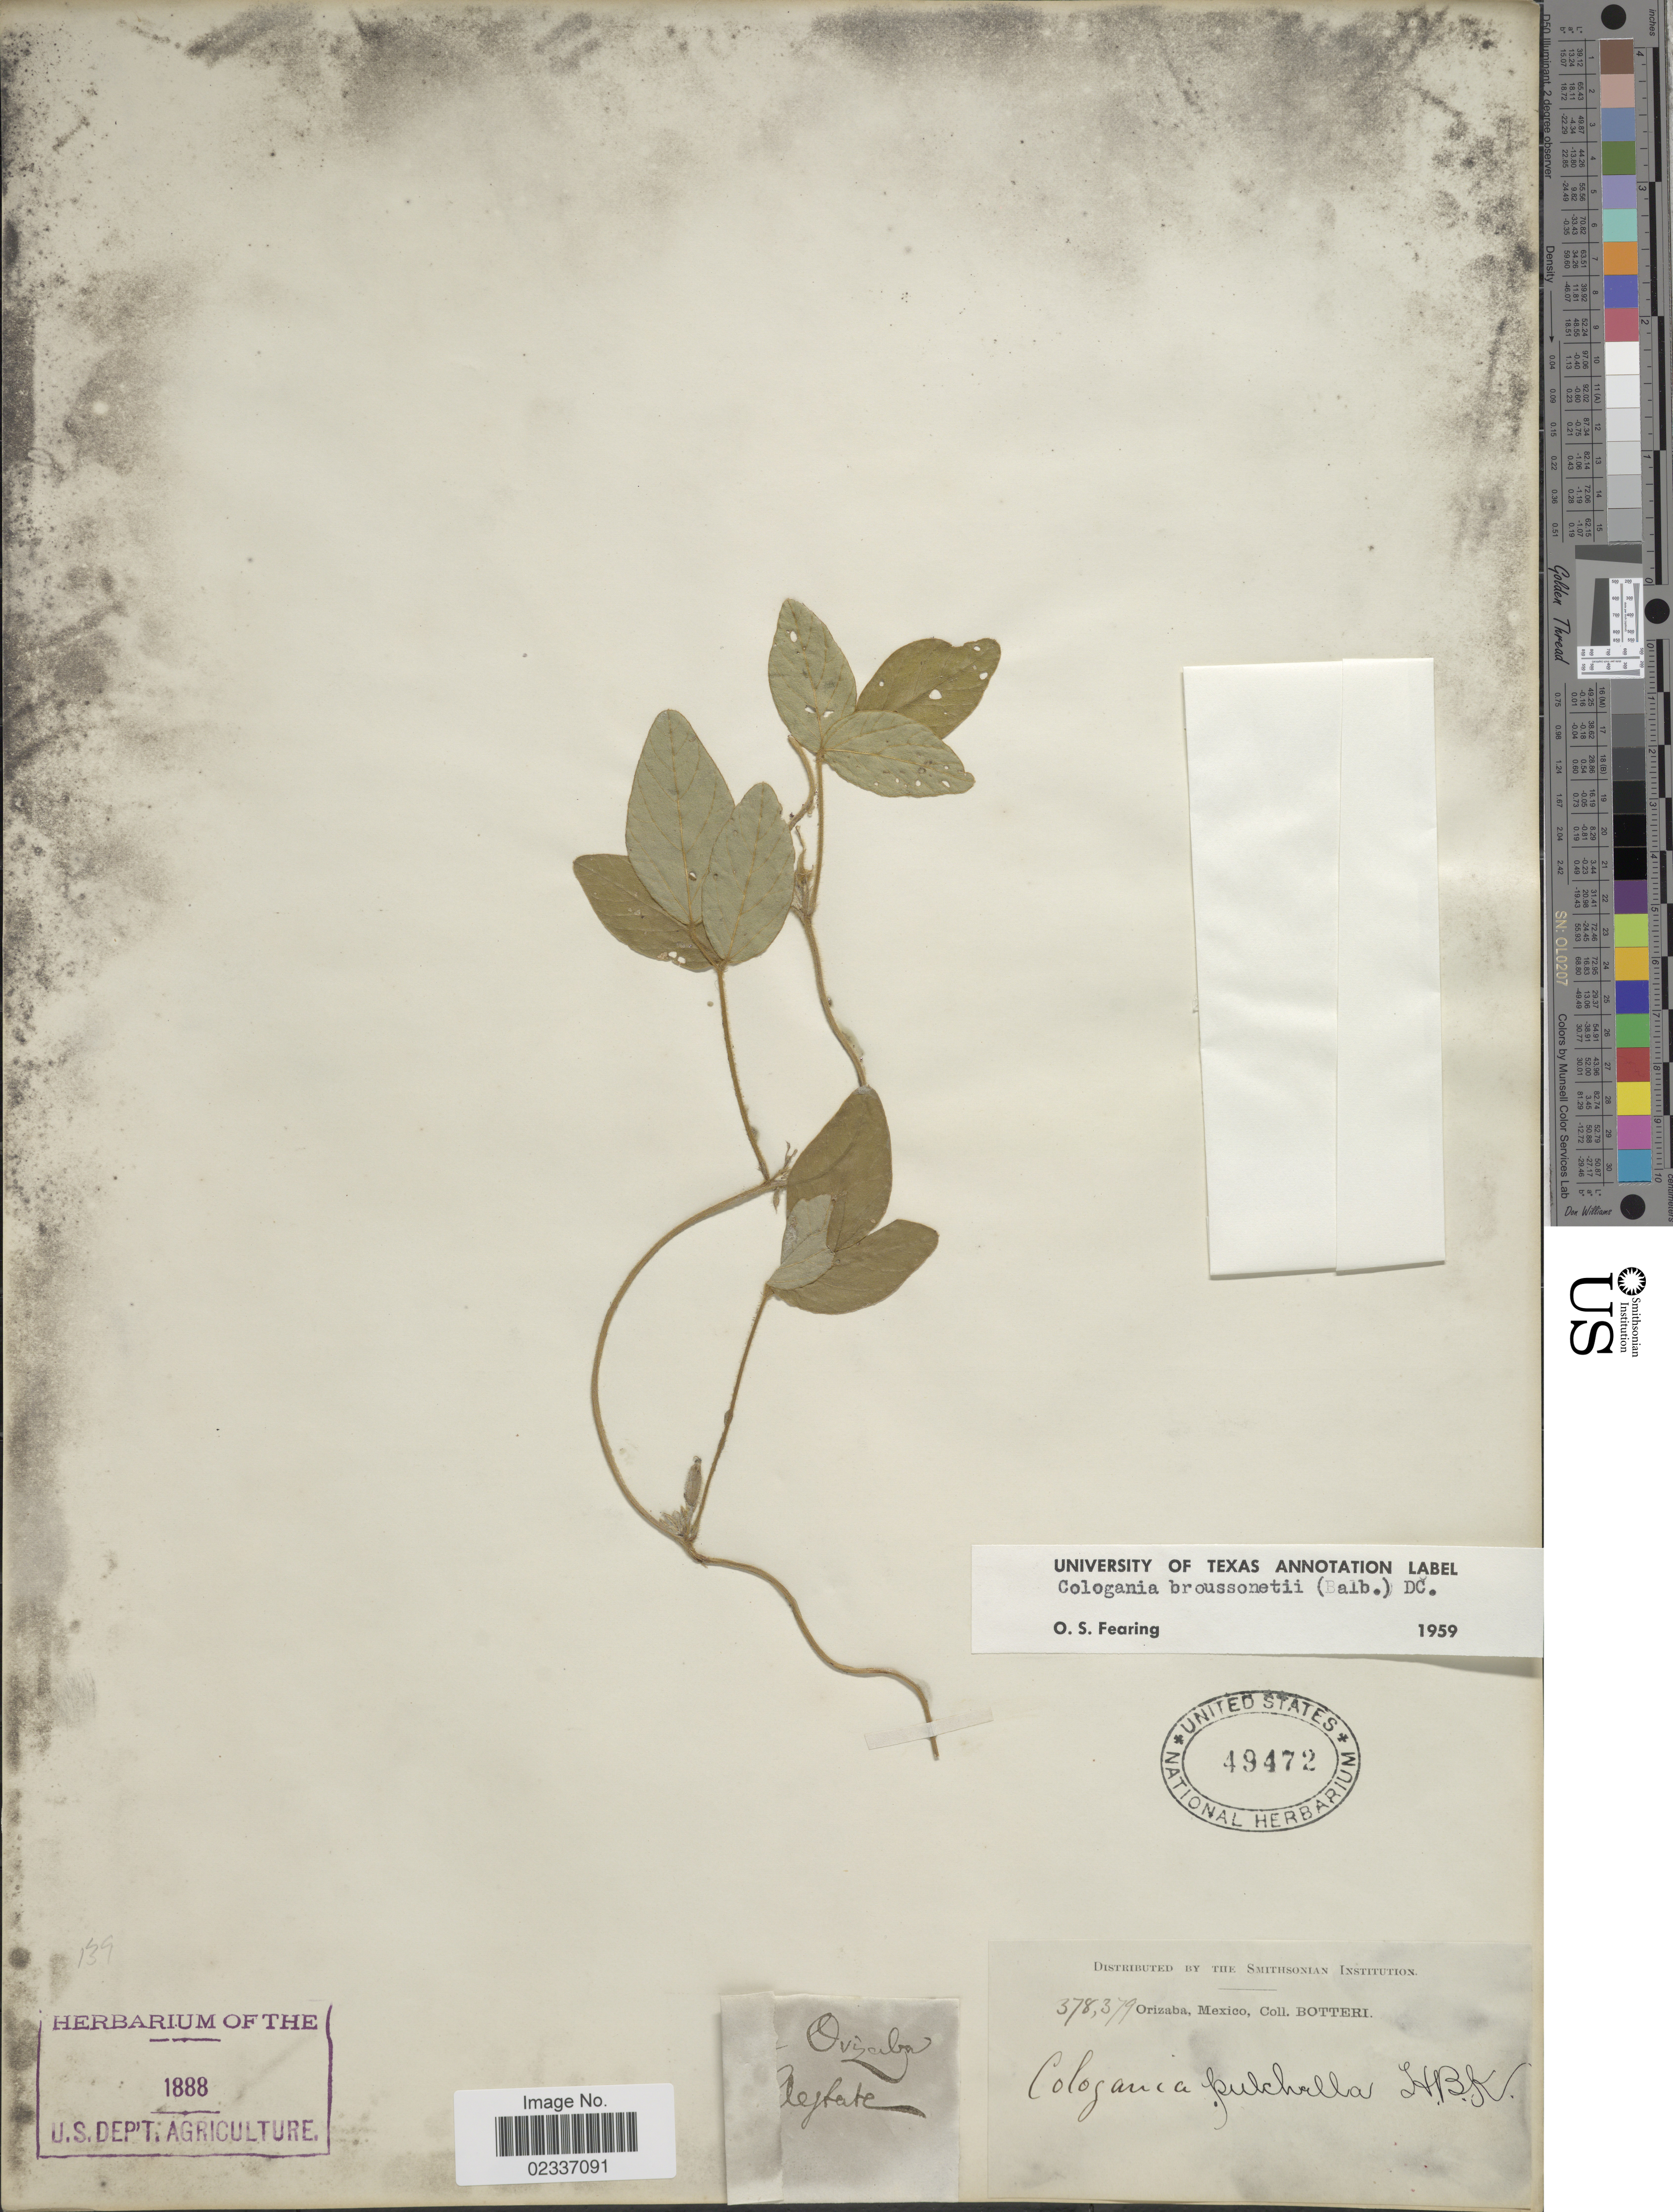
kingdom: Plantae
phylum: Tracheophyta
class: Magnoliopsida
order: Fabales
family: Fabaceae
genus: Cologania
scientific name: Cologania broussonetii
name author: (Balb.) DC.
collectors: -. Botteri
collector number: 378,379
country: Mexico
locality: Orizaba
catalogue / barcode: US 49472